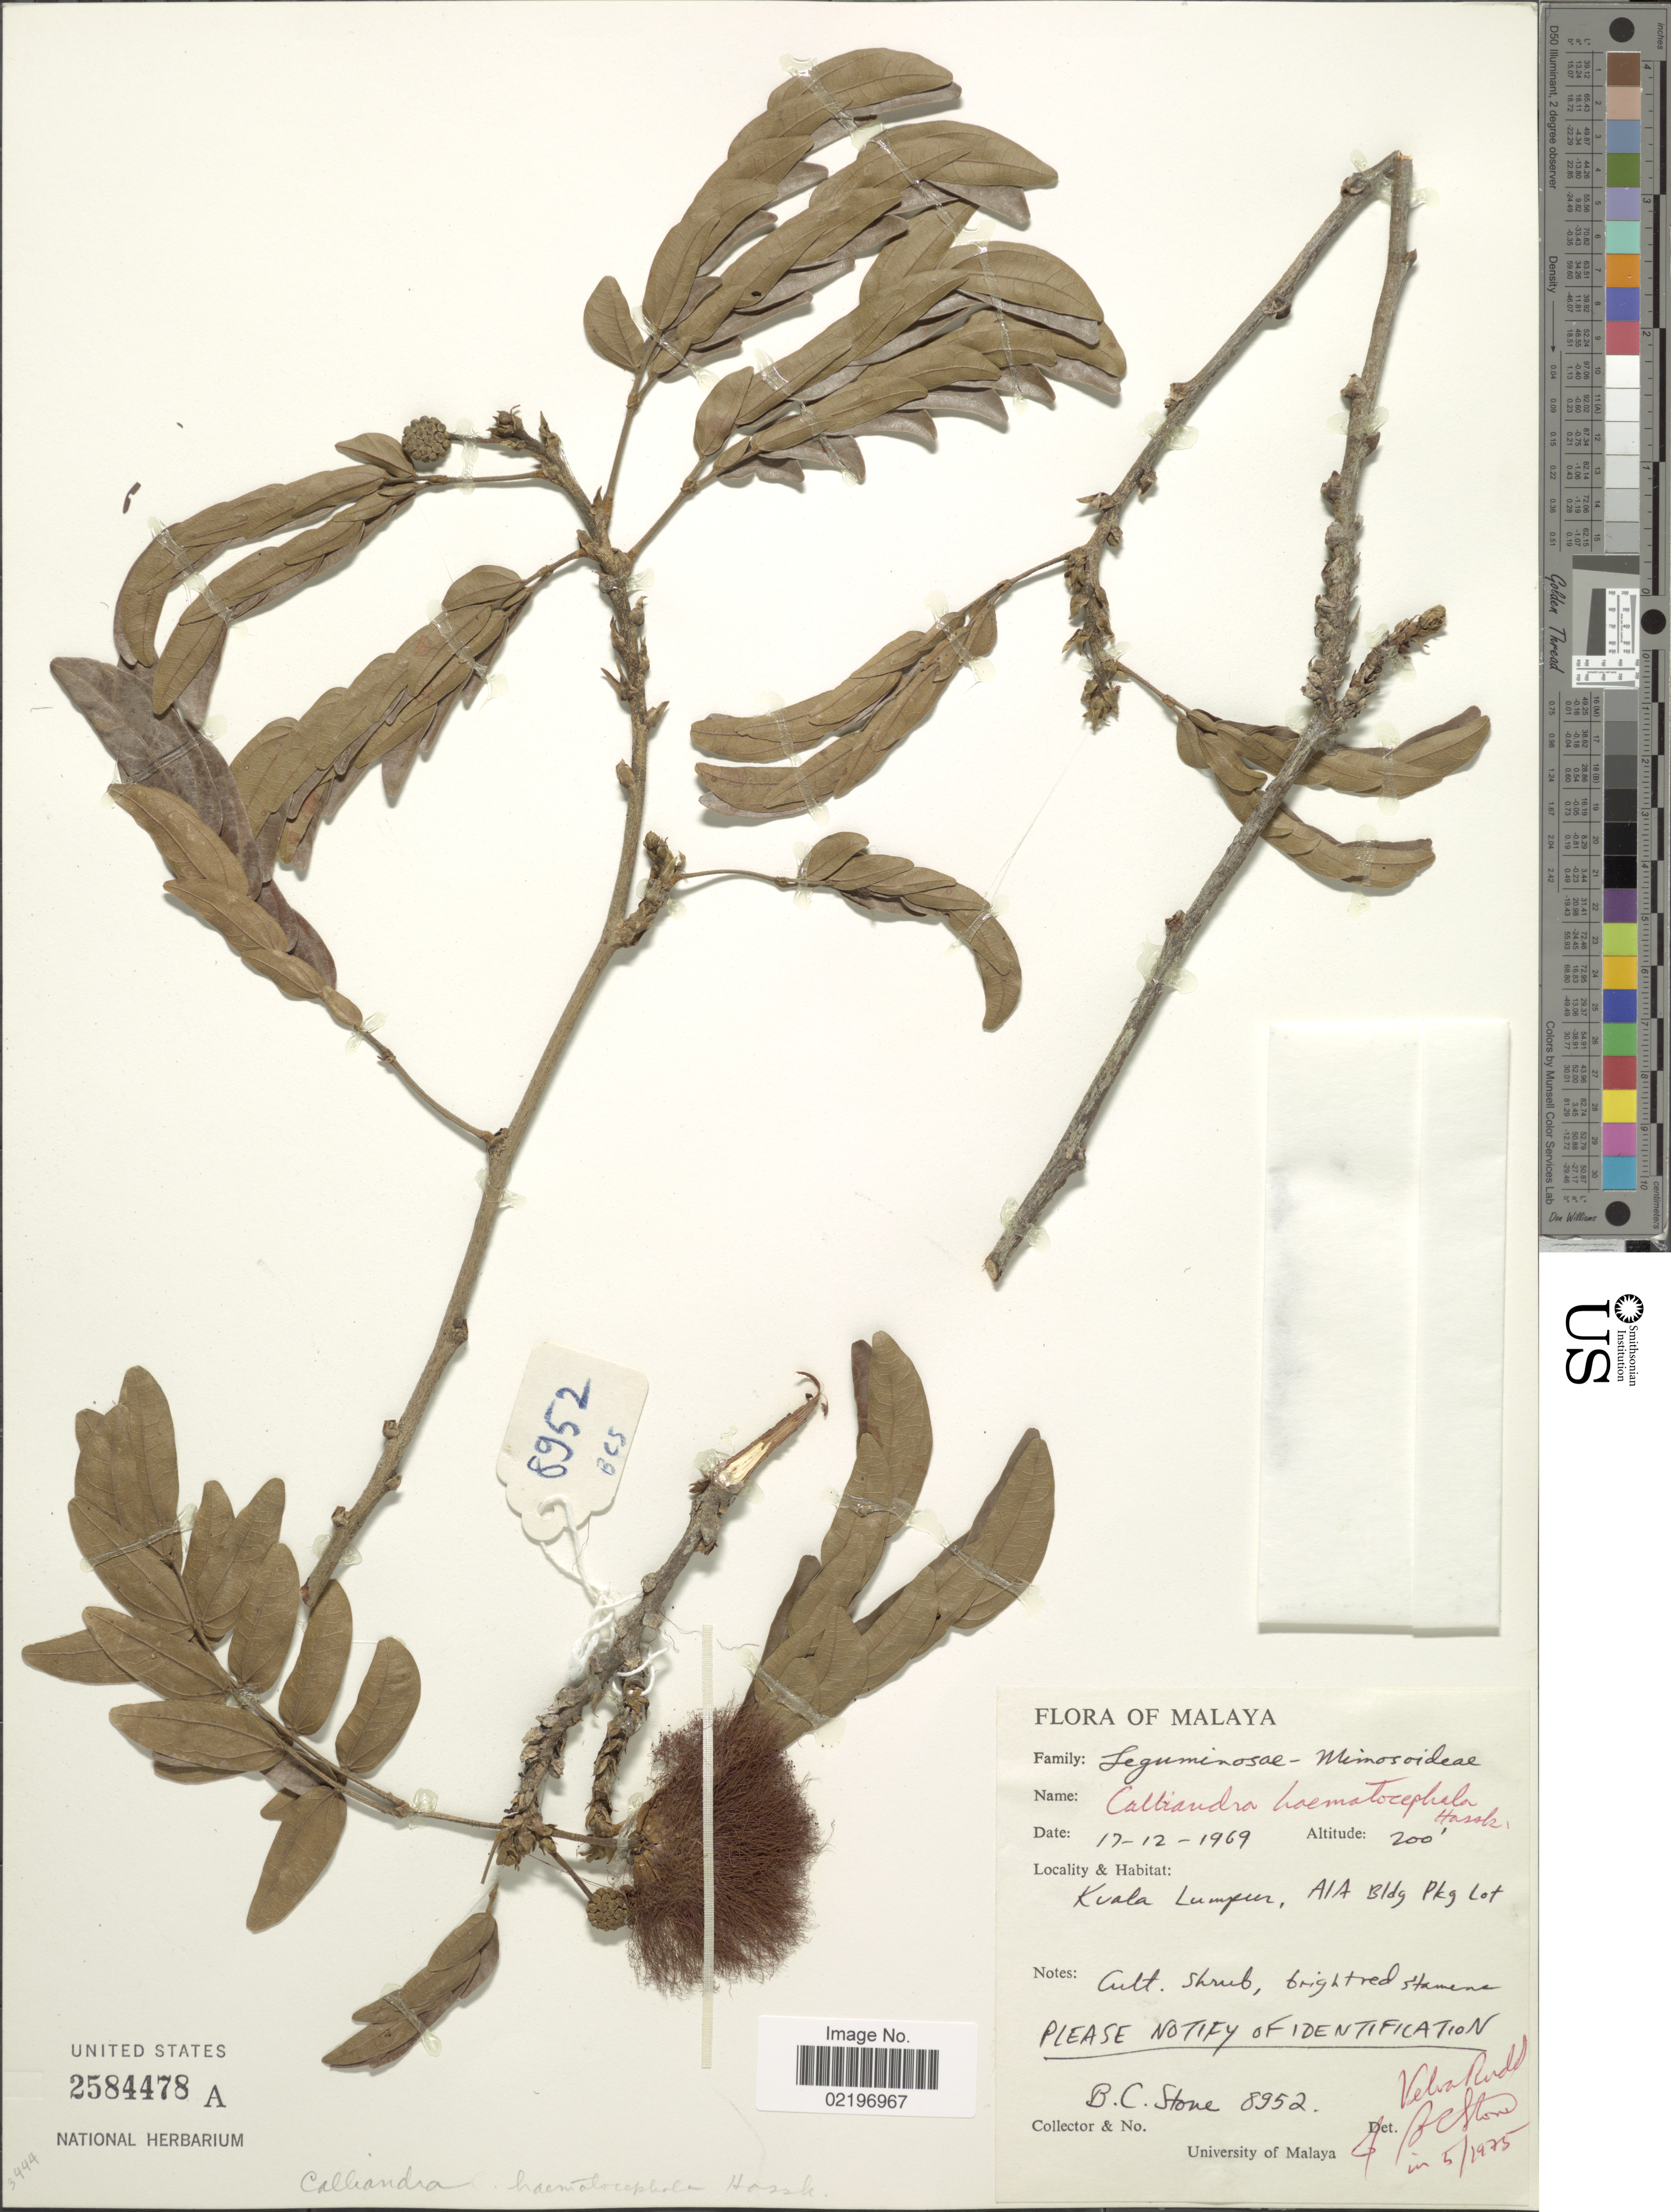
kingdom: Plantae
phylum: Tracheophyta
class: Magnoliopsida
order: Fabales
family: Fabaceae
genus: Calliandra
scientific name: Calliandra haematocephala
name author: Hassk.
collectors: B. C. Stone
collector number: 8952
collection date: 1969-12-17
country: Malaysia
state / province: Kuala Lumpur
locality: Malaya. AIA Bldg Pkg lot.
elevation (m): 61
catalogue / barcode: US 2584478A